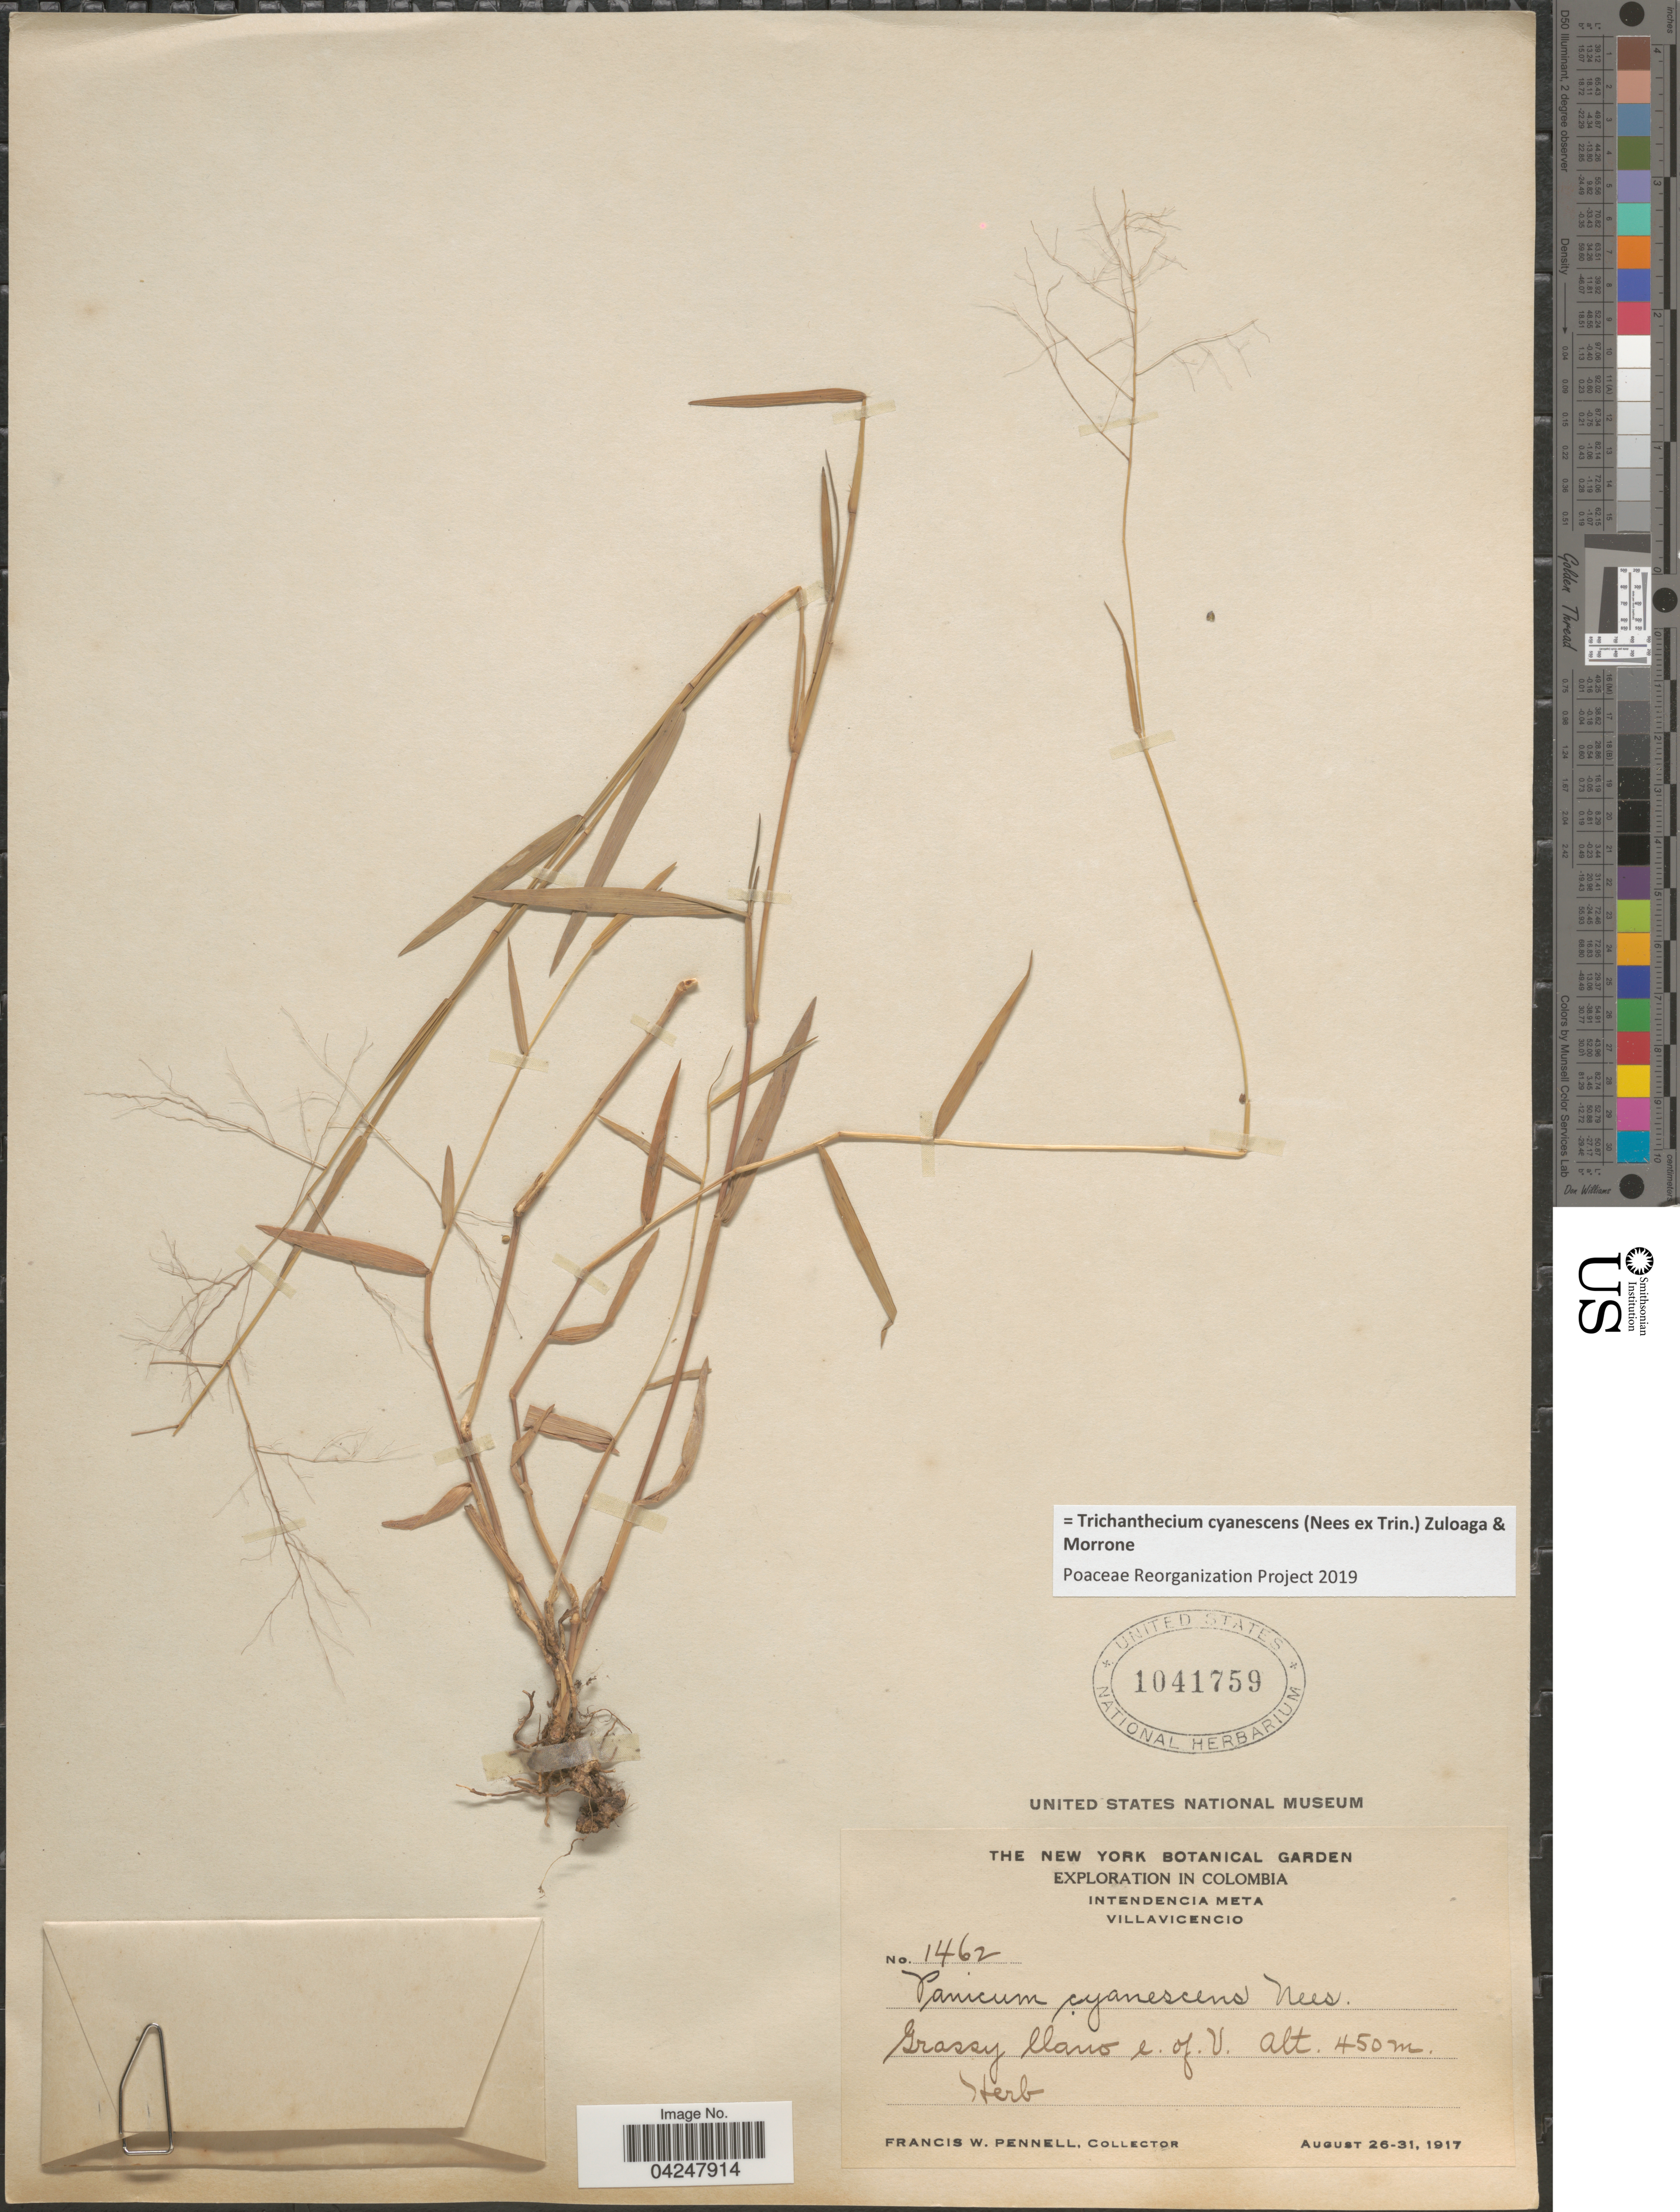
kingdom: Plantae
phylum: Tracheophyta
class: Liliopsida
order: Poales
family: Poaceae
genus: Trichanthecium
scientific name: Trichanthecium cyanescens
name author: (Nees ex Trin.) Zuloaga & Morrone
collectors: F. W. Pennell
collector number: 1462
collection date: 1917-08-26/1917-08-31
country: Colombia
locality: Exploration In Colombia. Intendencia Meta. Villavicencio. Grassy llano e. of V.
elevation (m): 450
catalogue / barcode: US 1041759